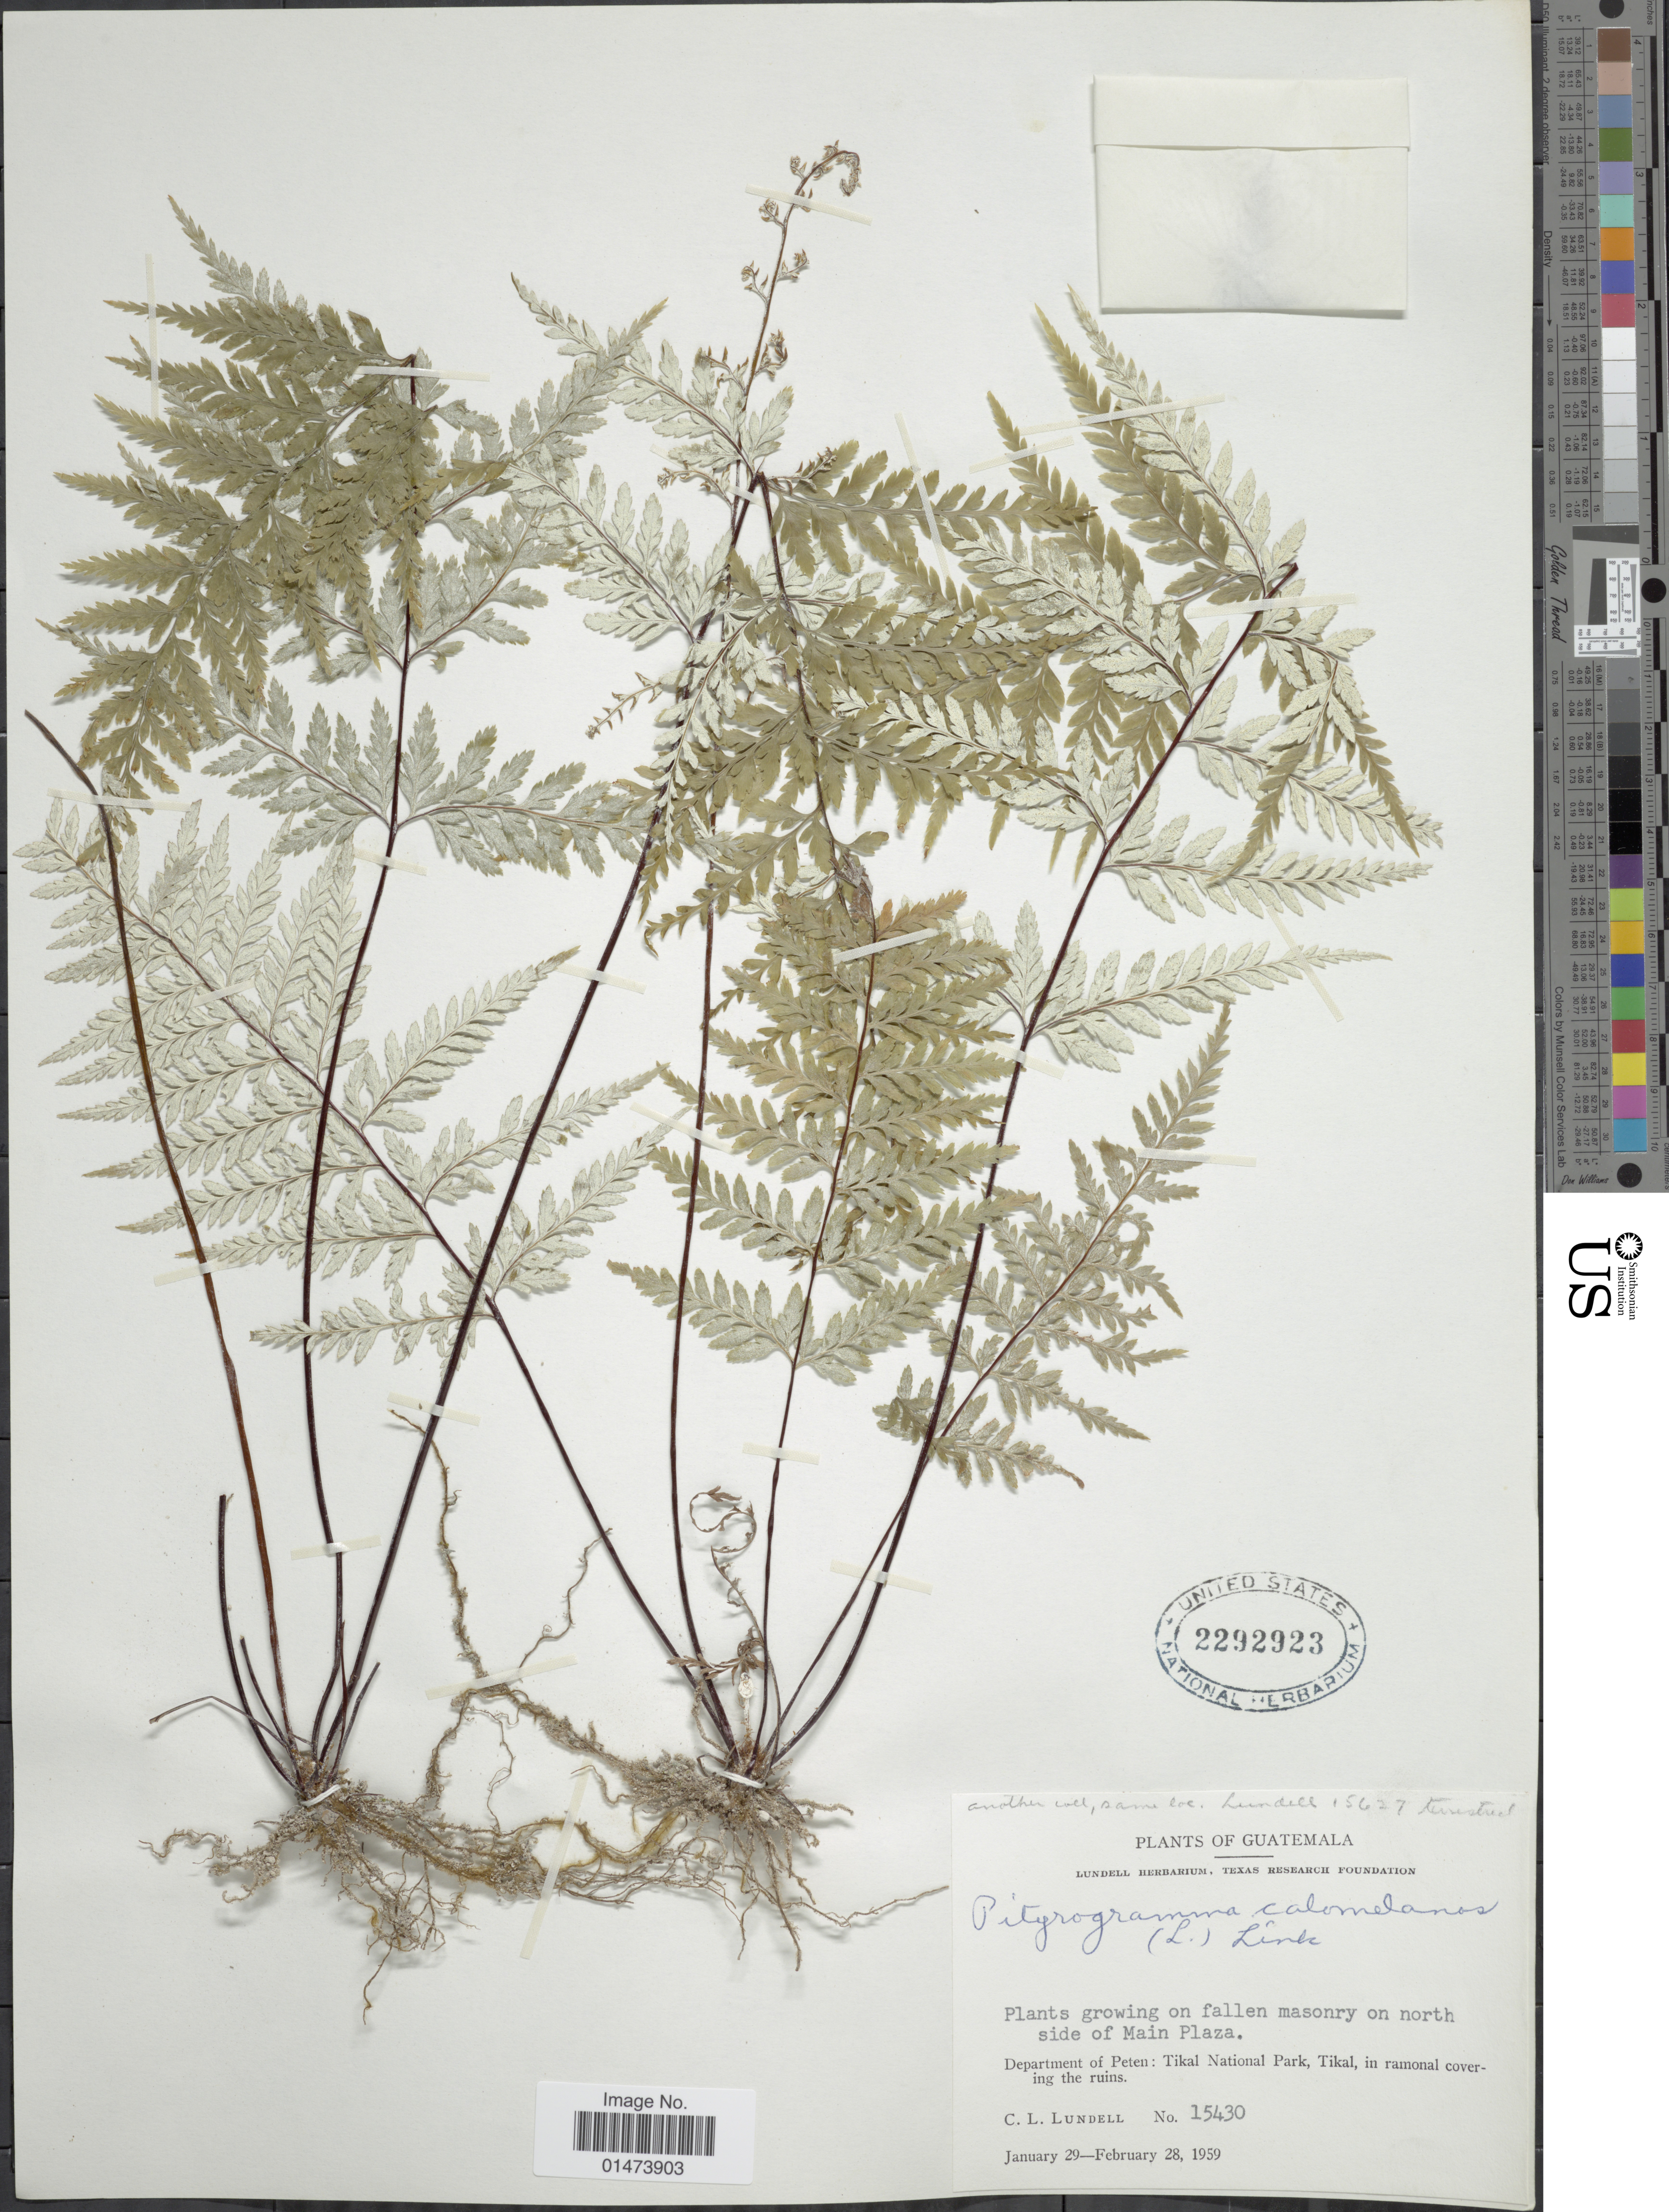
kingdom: Plantae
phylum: Tracheophyta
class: Polypodiopsida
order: Polypodiales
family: Pteridaceae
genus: Pityrogramma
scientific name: Pityrogramma calomelanos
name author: (L.) Link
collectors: C. L. Lundell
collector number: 15430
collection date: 1959-01-29/1959-02-28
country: Guatemala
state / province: El Petén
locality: Department of Peten : Tikal National Park, Tikal, in ramonal covering the ruins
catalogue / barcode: US 2292923